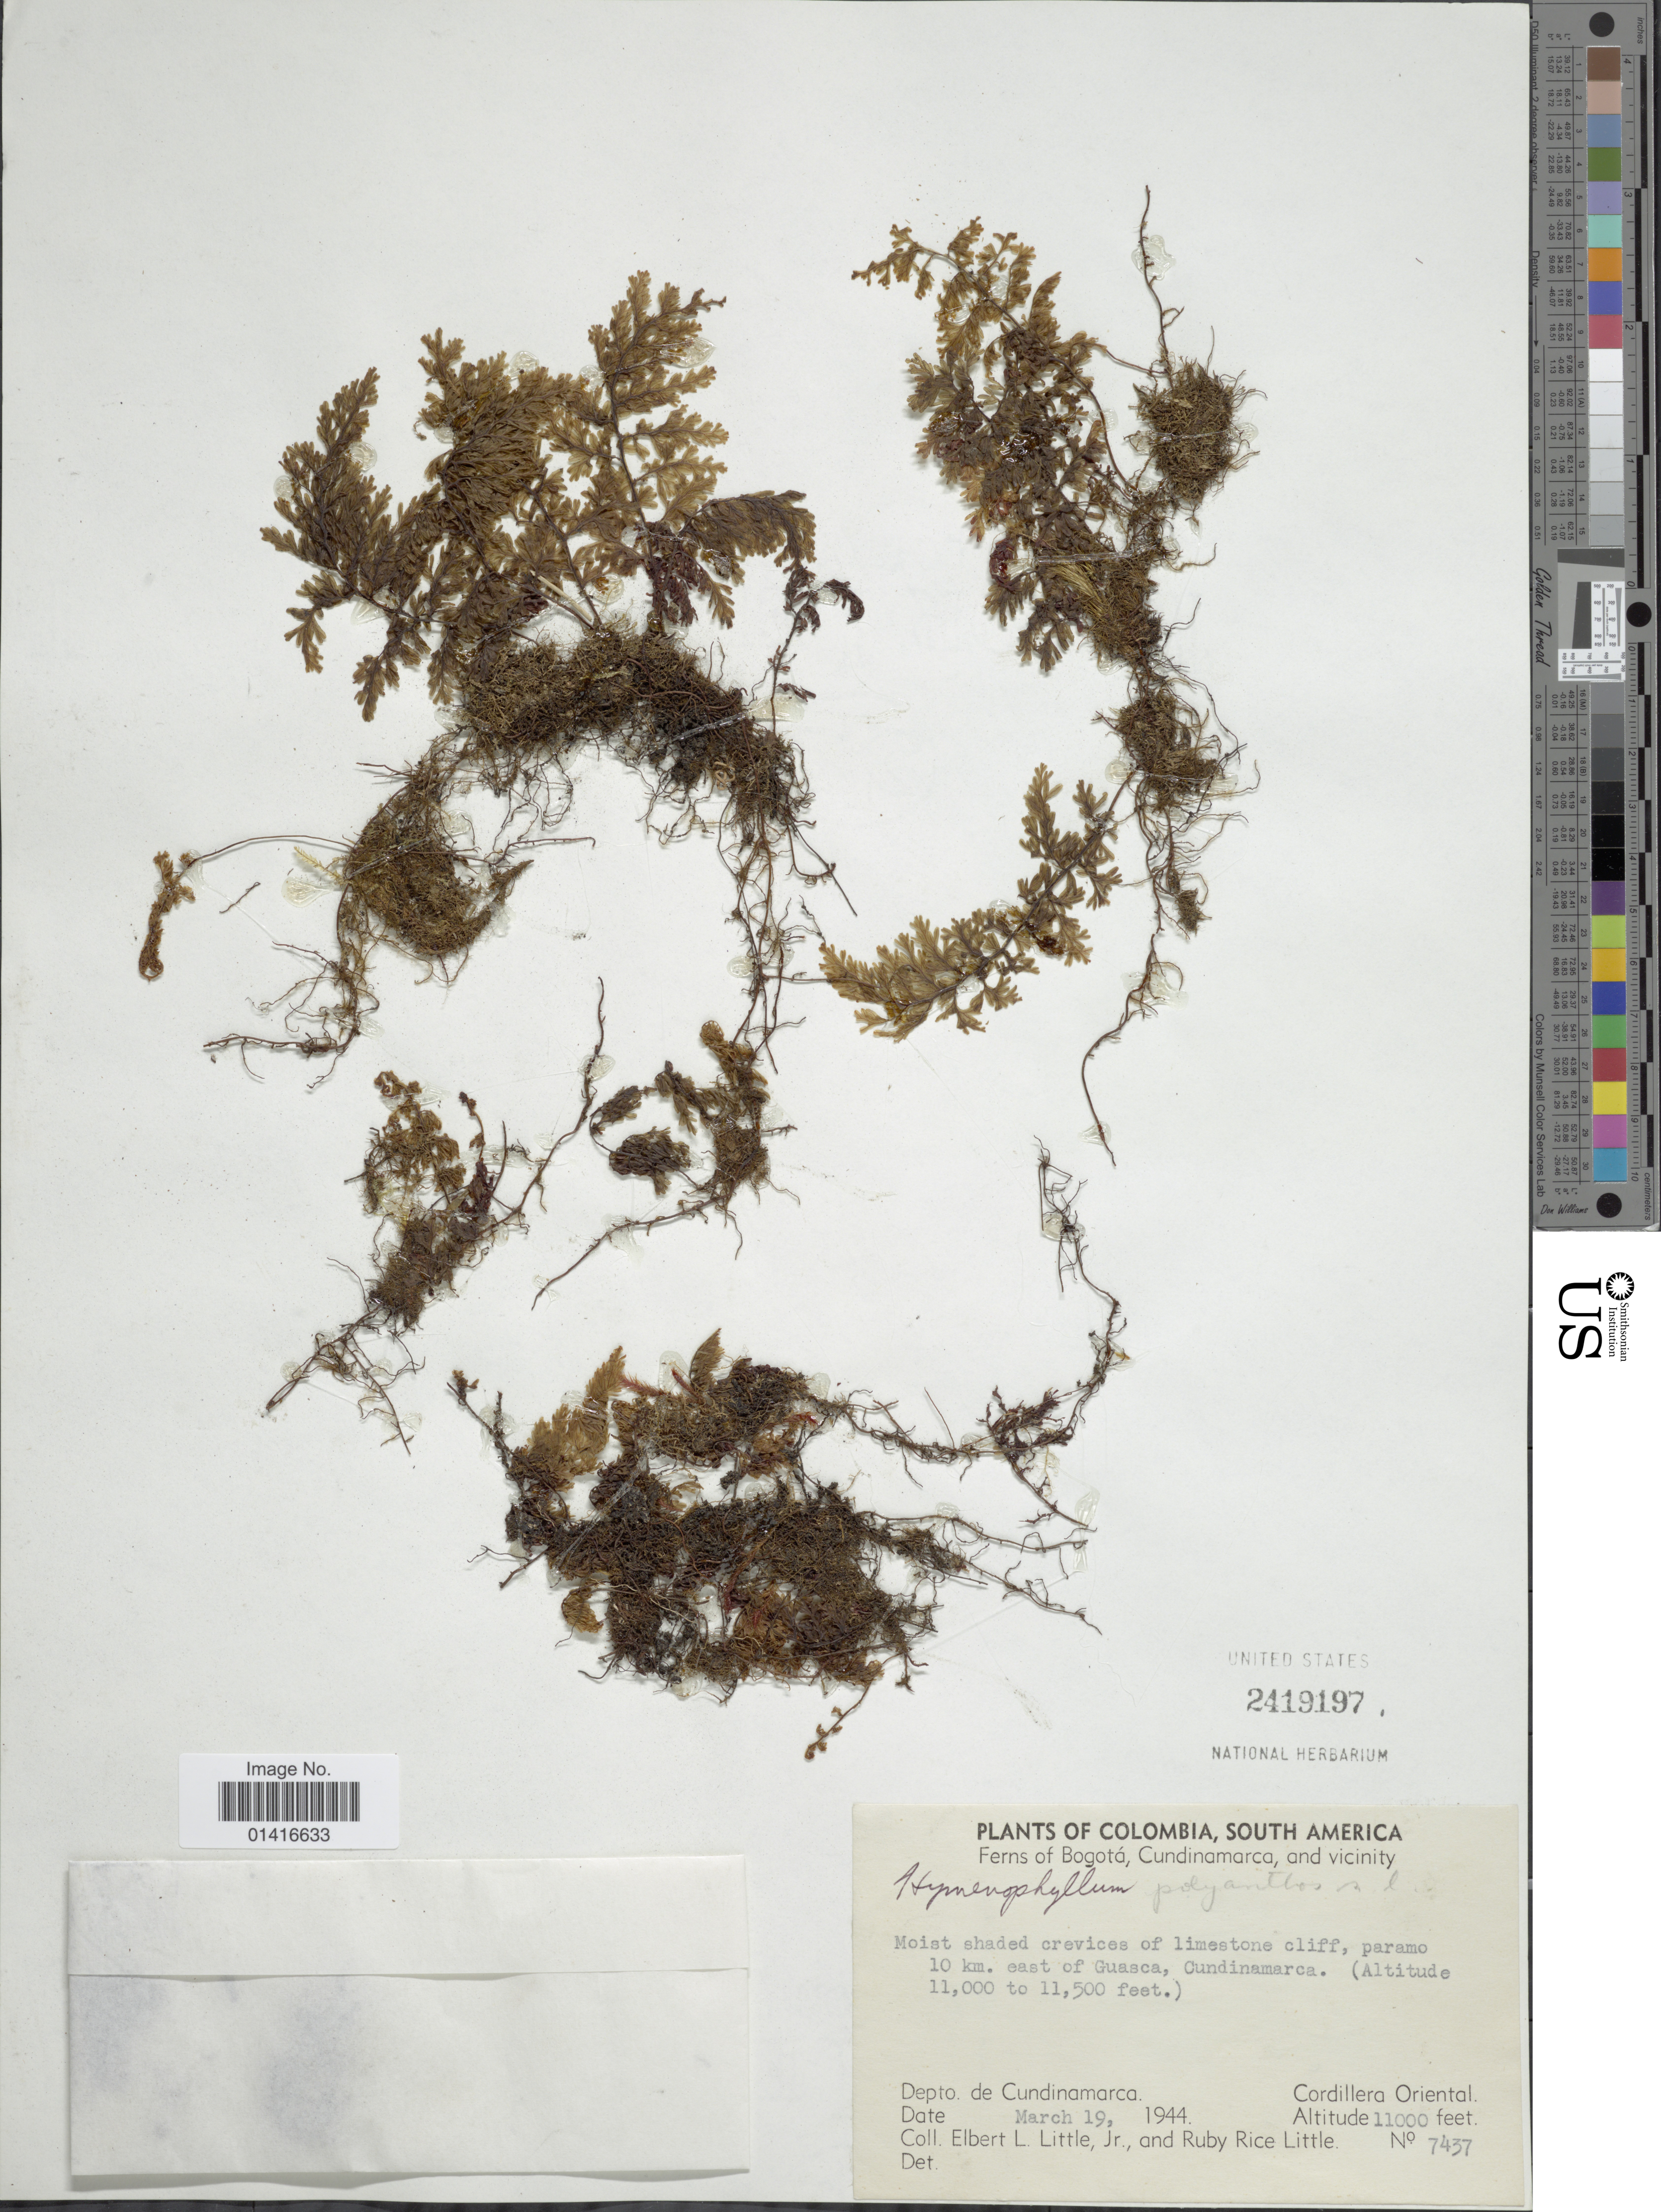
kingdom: Plantae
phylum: Tracheophyta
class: Polypodiopsida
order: Hymenophyllales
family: Hymenophyllaceae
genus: Hymenophyllum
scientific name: Hymenophyllum myriocarpum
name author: Hook.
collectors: E. L. Little & R. R. Little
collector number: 7437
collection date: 1944-03-19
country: Colombia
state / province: Bogota D.C.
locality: Cundinamarca, and vicinity, Moist shaded crevices of limestone cliff, paramo 10km. east of Guasca, Cundinamarca. Depto. de Cundinamarca. Cordillera Oriental.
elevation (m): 3353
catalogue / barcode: US 2419197